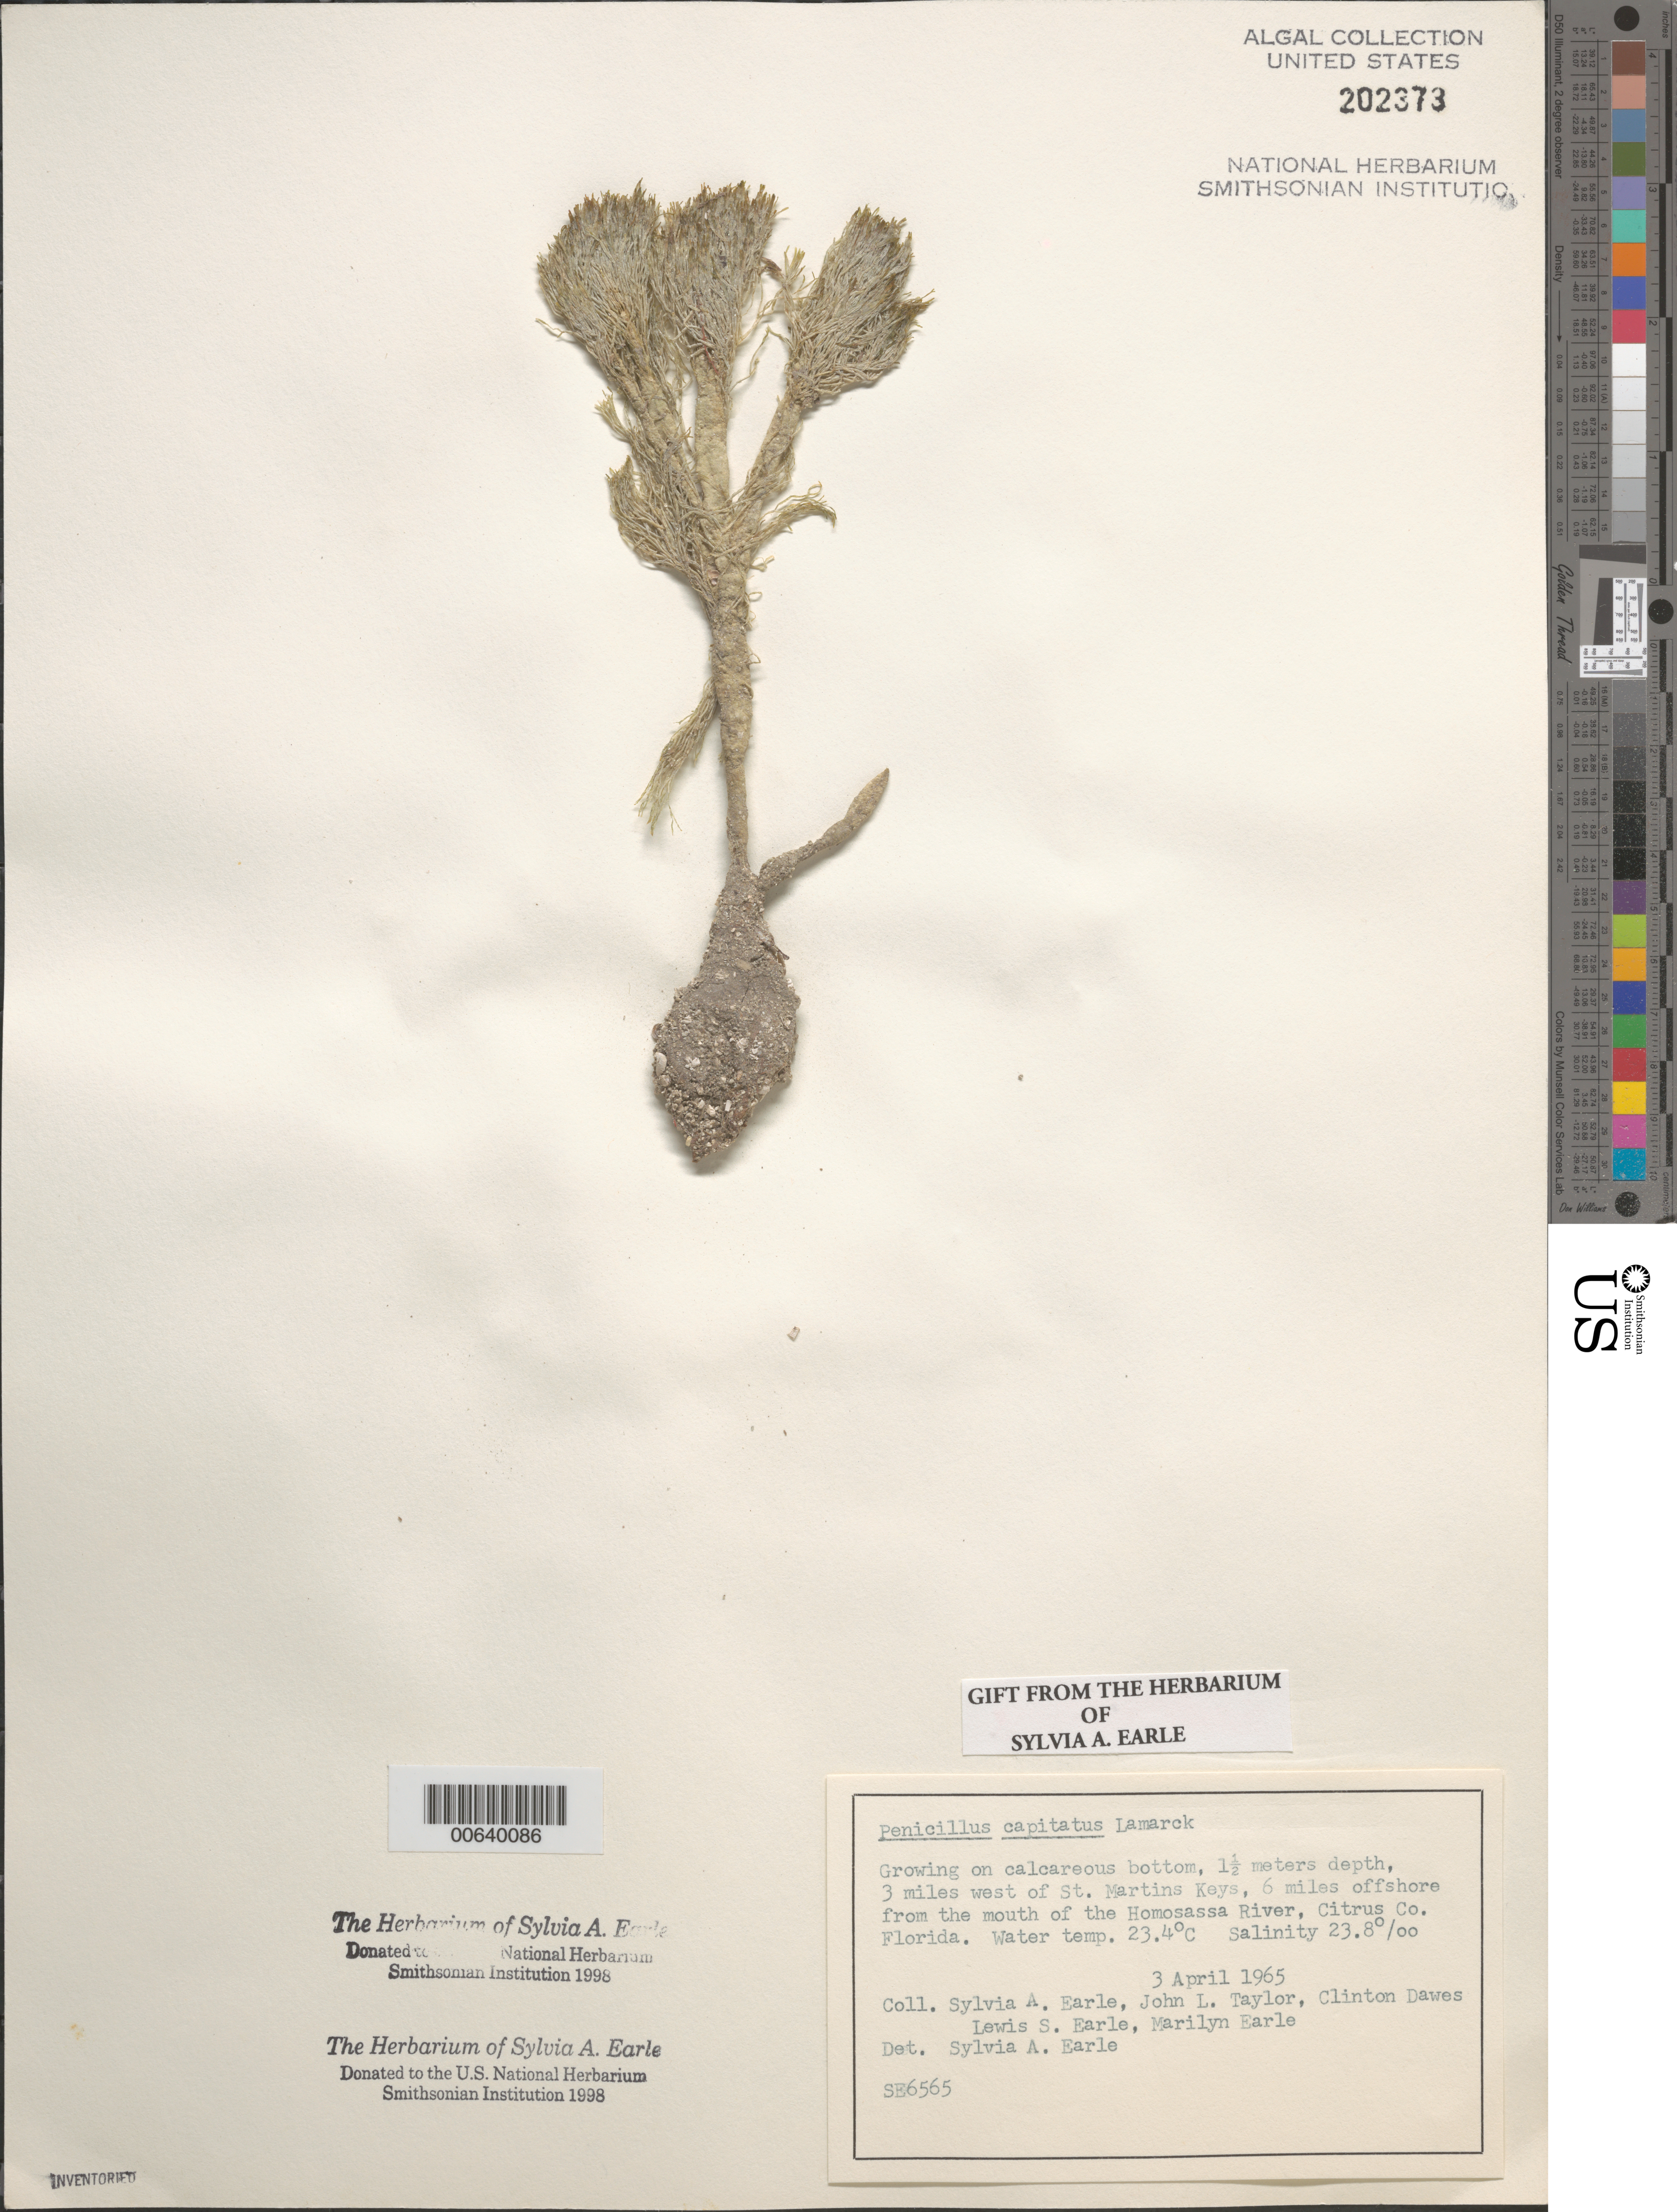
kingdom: Plantae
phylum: Chlorophyta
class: Ulvophyceae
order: Bryopsidales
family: Udoteaceae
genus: Penicillus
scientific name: Penicillus capitatus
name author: Lam.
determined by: Earle, S. A.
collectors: S. A. Earle, J. L. Taylor, C. Dawes, L. Earle & M. Earle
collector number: SE 6565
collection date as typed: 03 Apr 1965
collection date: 1965-04-03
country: United States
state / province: Florida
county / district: Citrus County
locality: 6 miles off Homosassa River mouth, 3 miles west of St. Martins Keys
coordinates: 28 47.5'N, 82 47.2'W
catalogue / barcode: US 202373